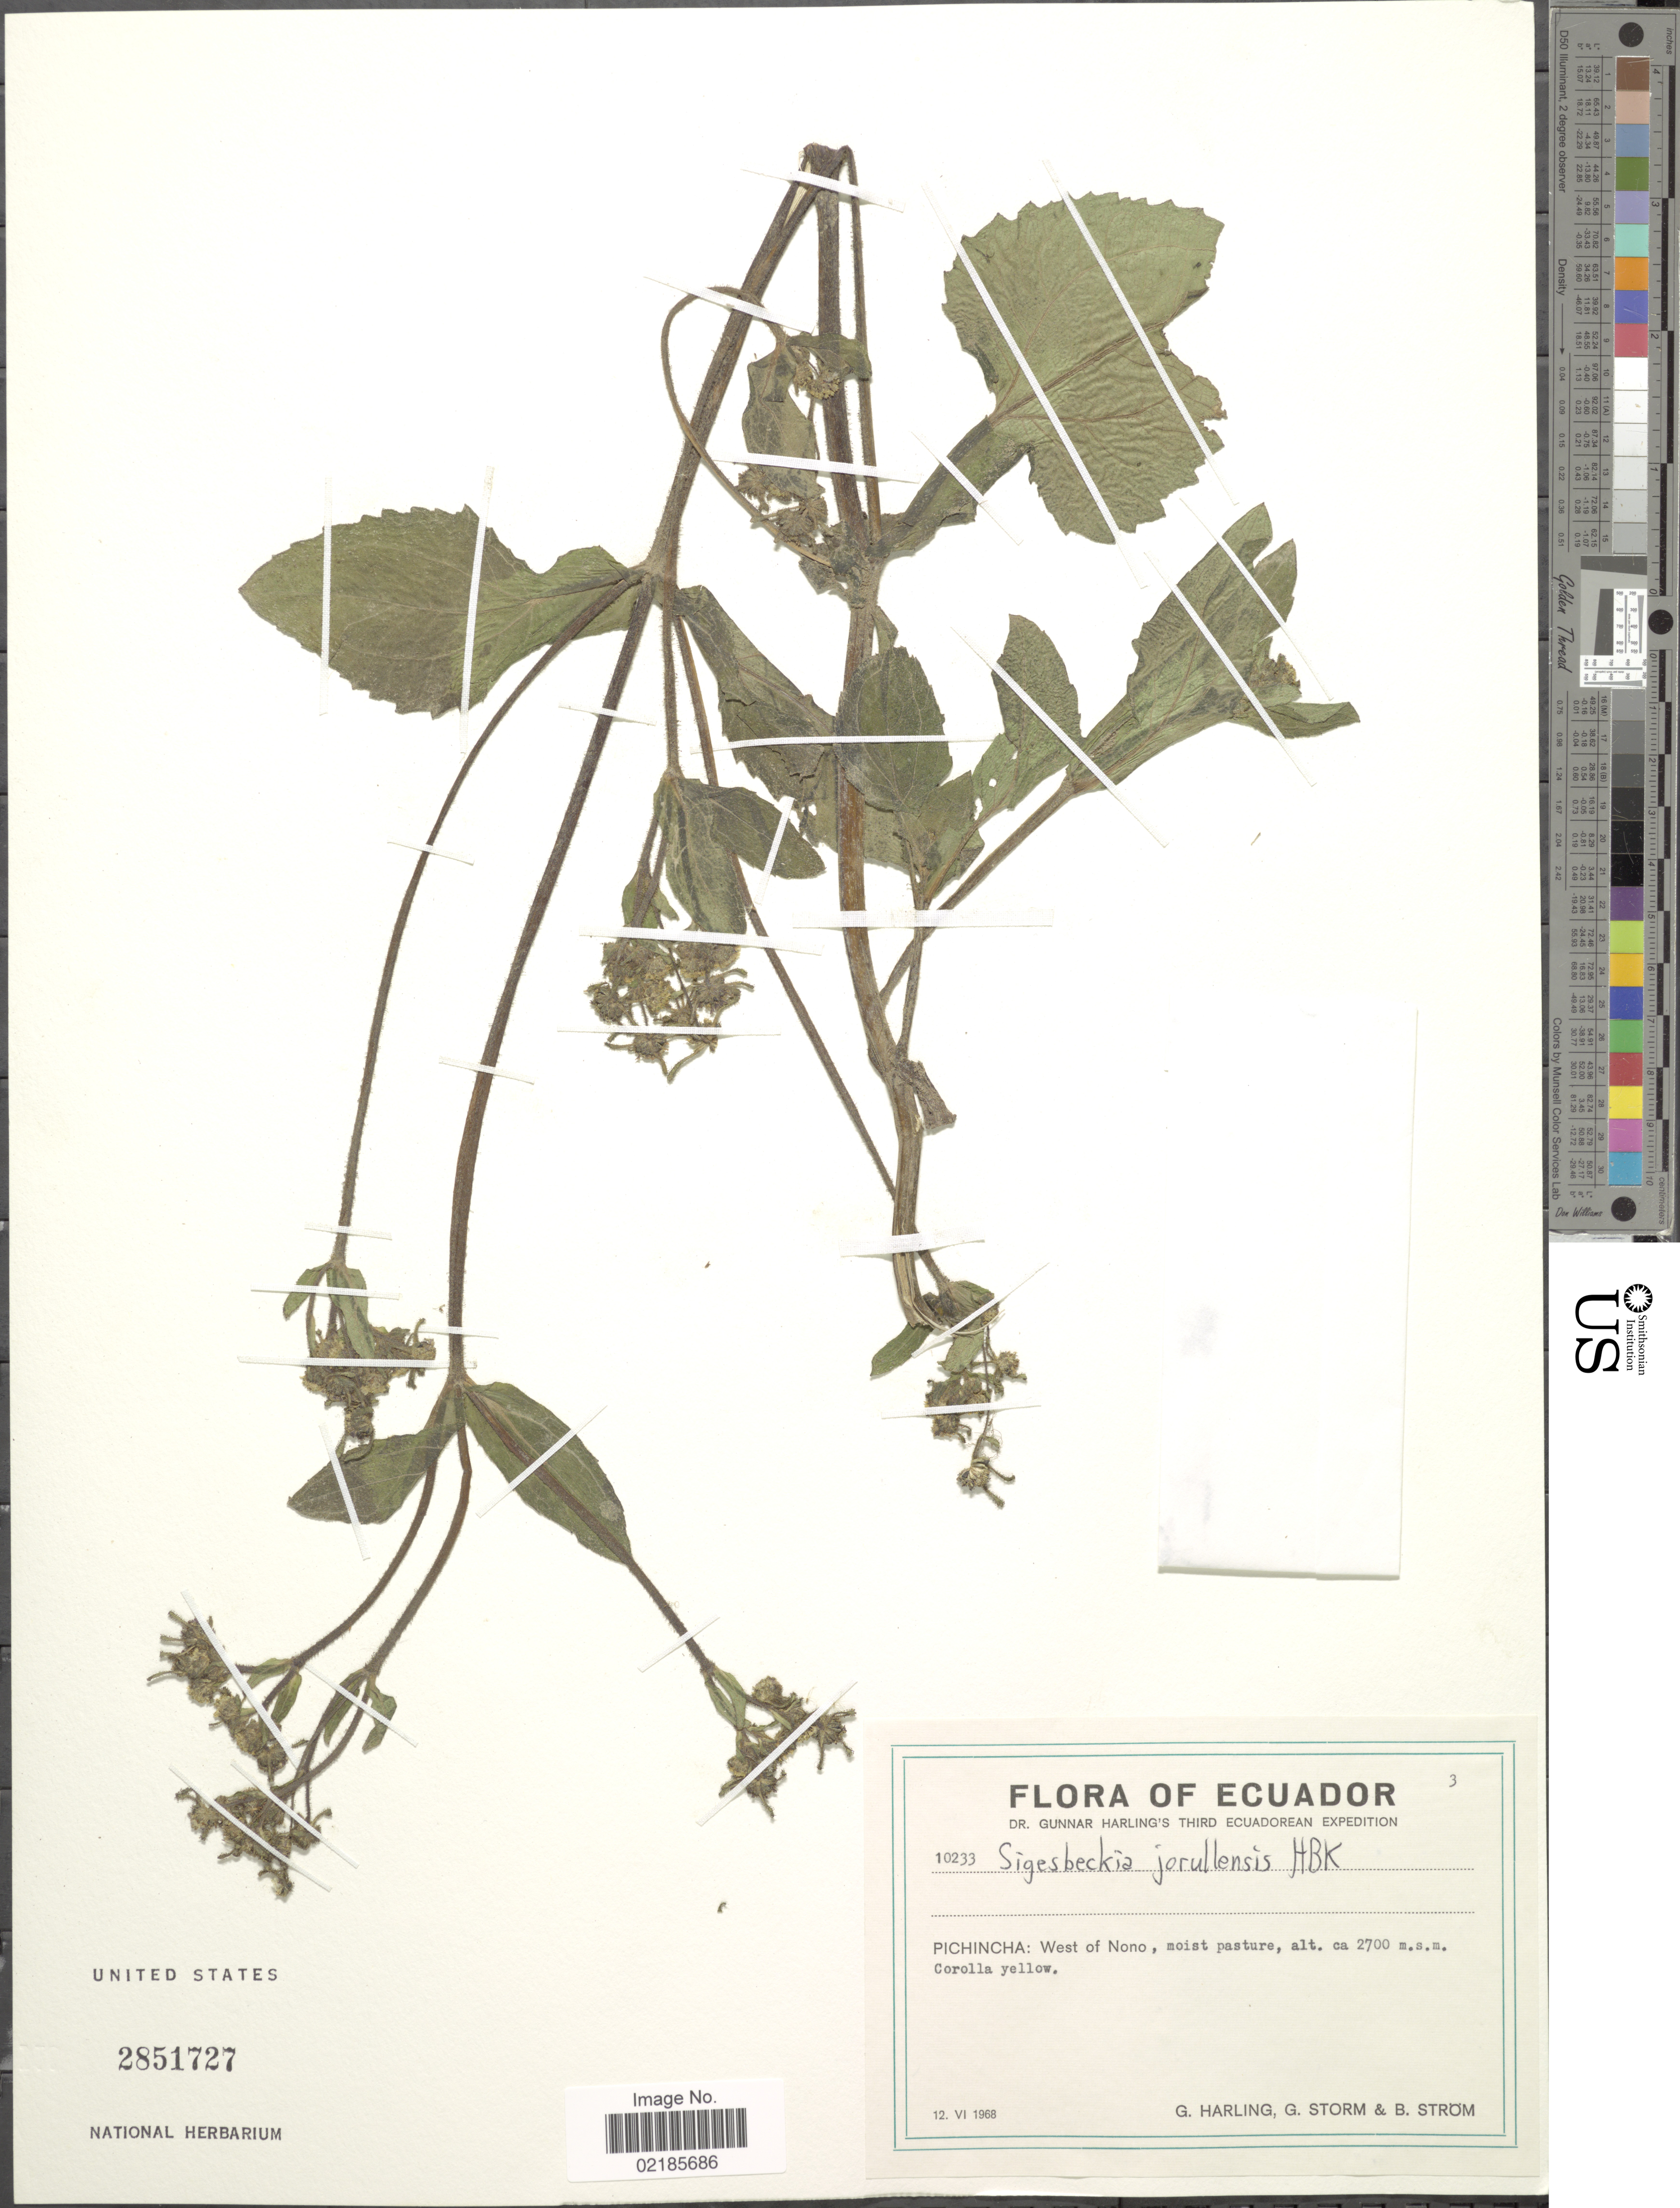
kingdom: Plantae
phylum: Tracheophyta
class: Magnoliopsida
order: Asterales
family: Asteraceae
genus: Sigesbeckia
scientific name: Sigesbeckia jorullensis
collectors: G. Harling, G. Storm & B. Ström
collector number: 10233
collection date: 1968-06-12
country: Ecuador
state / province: Pichincha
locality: West of Nono, moist pasture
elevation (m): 2700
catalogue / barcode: US 2851727